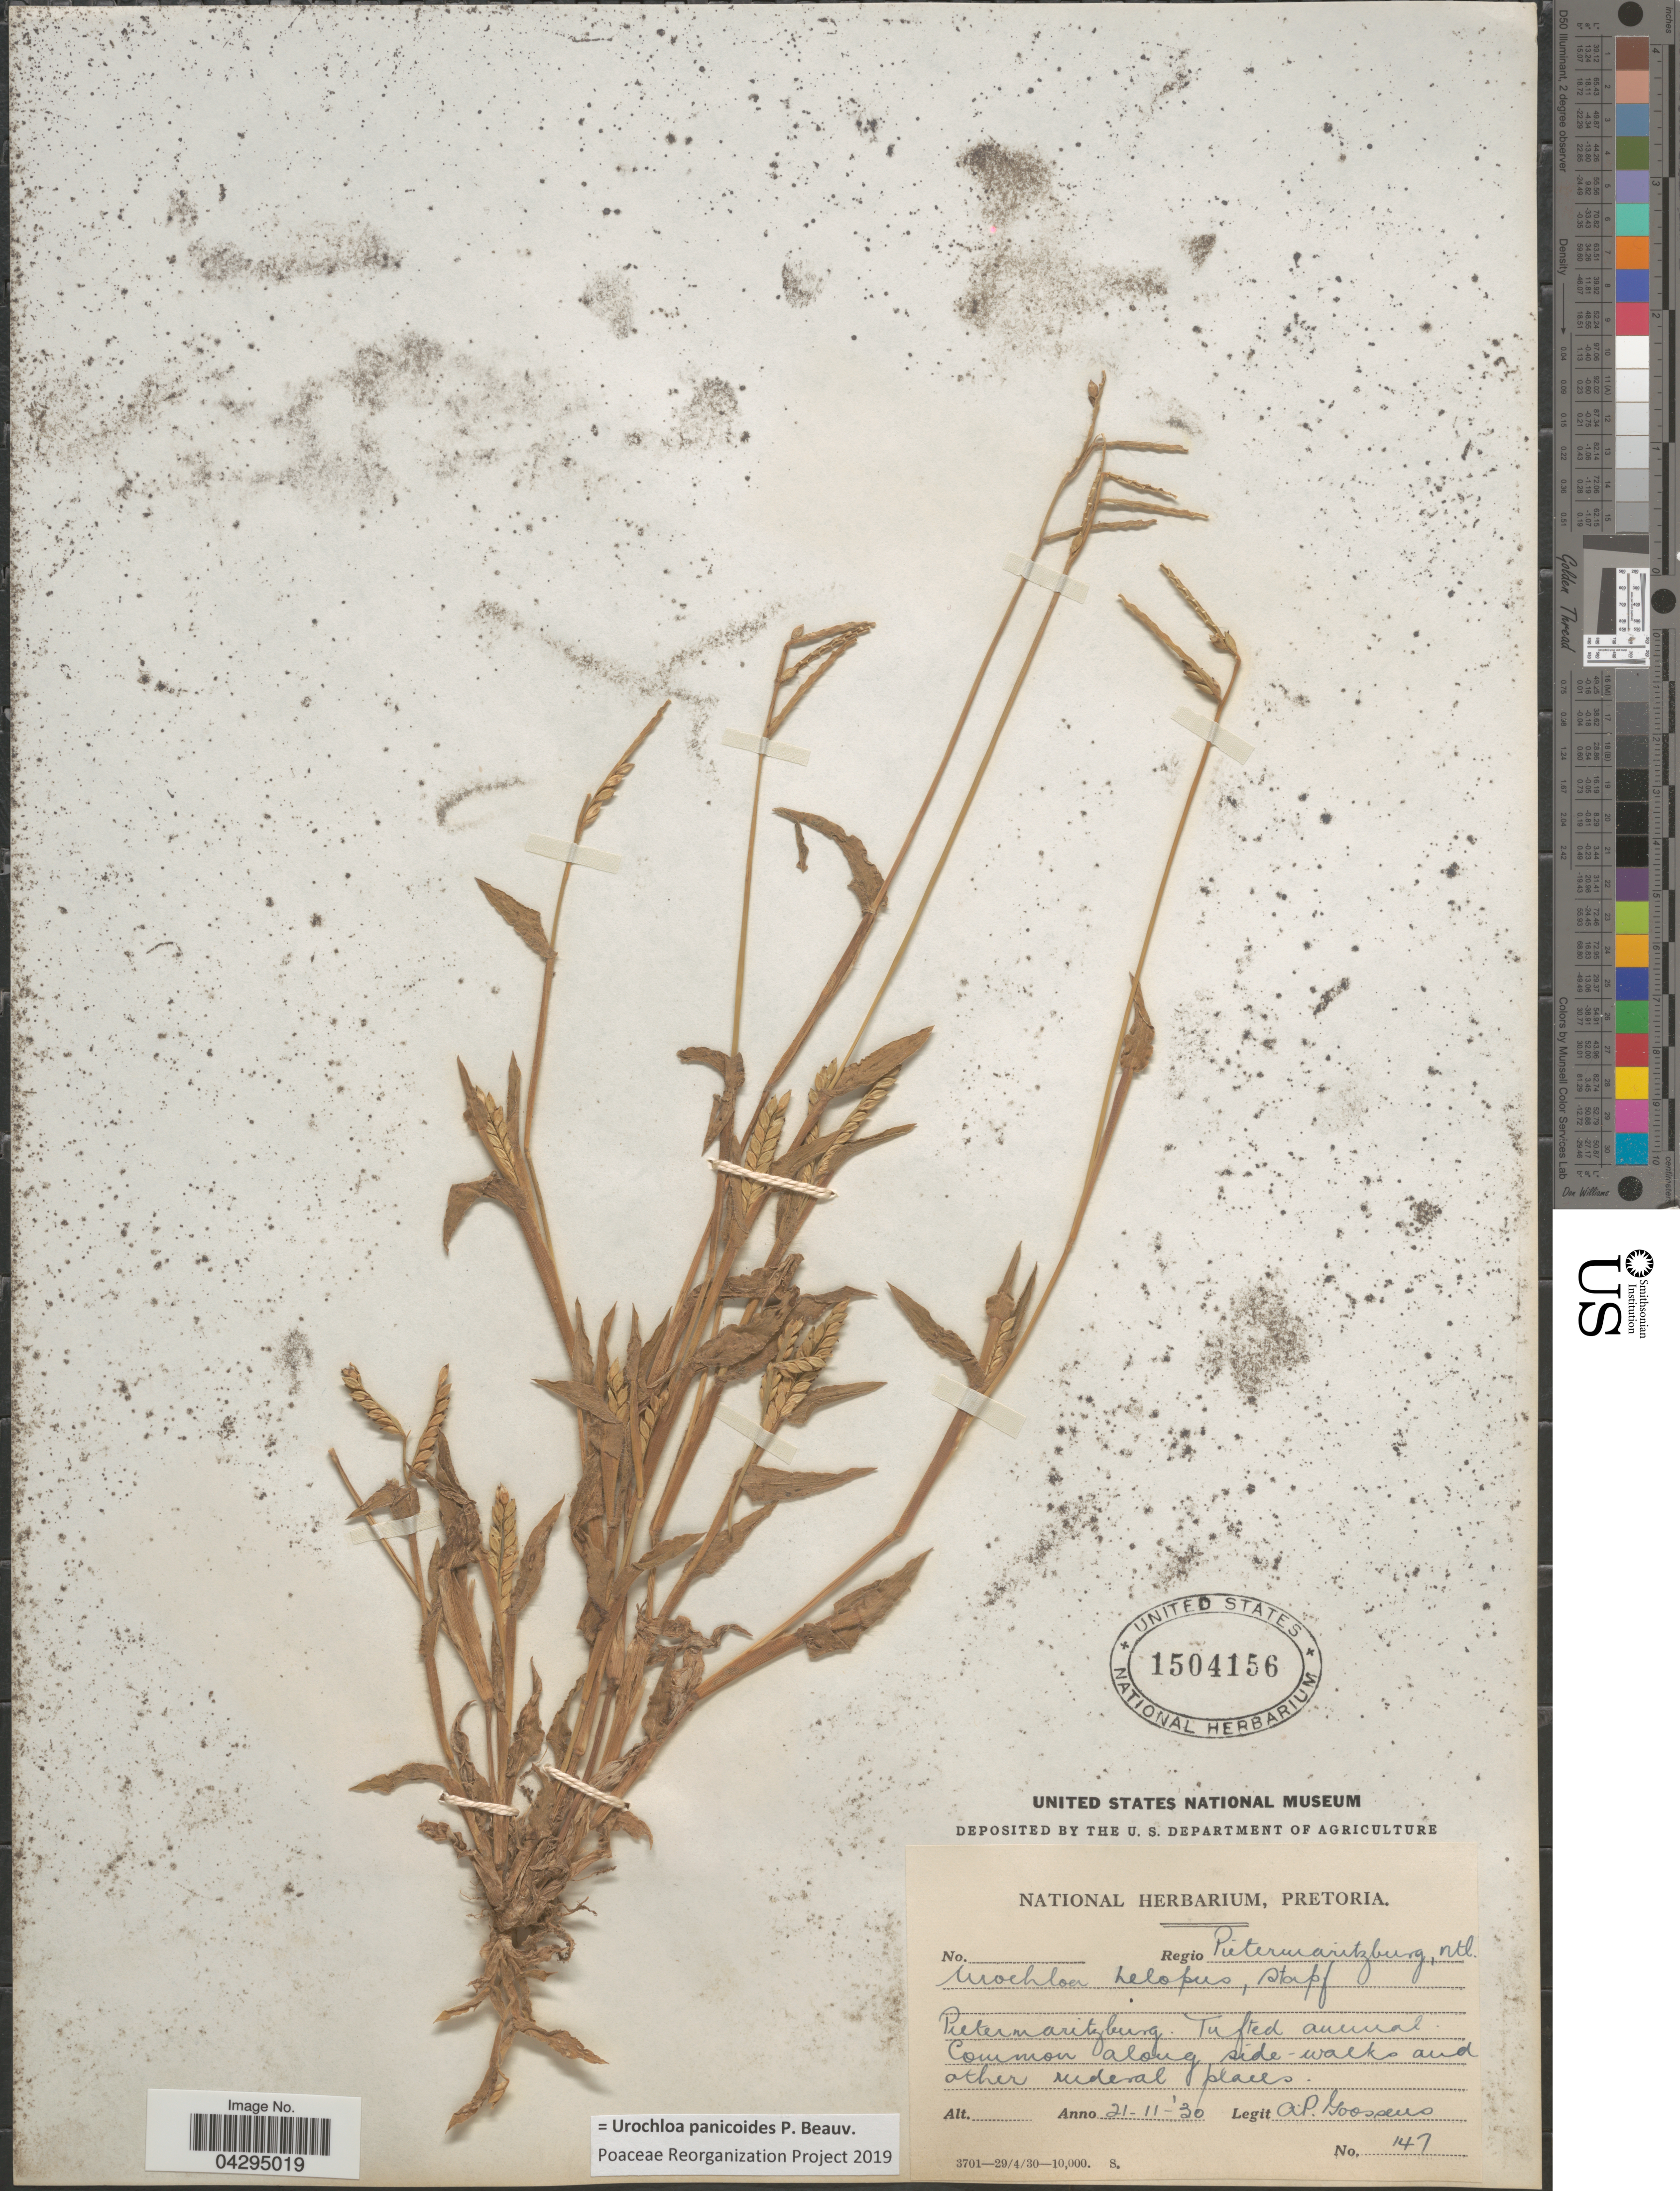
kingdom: Plantae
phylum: Tracheophyta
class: Liliopsida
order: Poales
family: Poaceae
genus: Urochloa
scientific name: Urochloa panicoides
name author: P. Beauv.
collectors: A. P. G. Goossens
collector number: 147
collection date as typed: Transcribed d/m/y: 21/11/30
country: South Africa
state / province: KwaZulu-Natal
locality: Regio Pietermaritzburg, Ntl. Pietermaritzburg.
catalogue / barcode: US 1504156